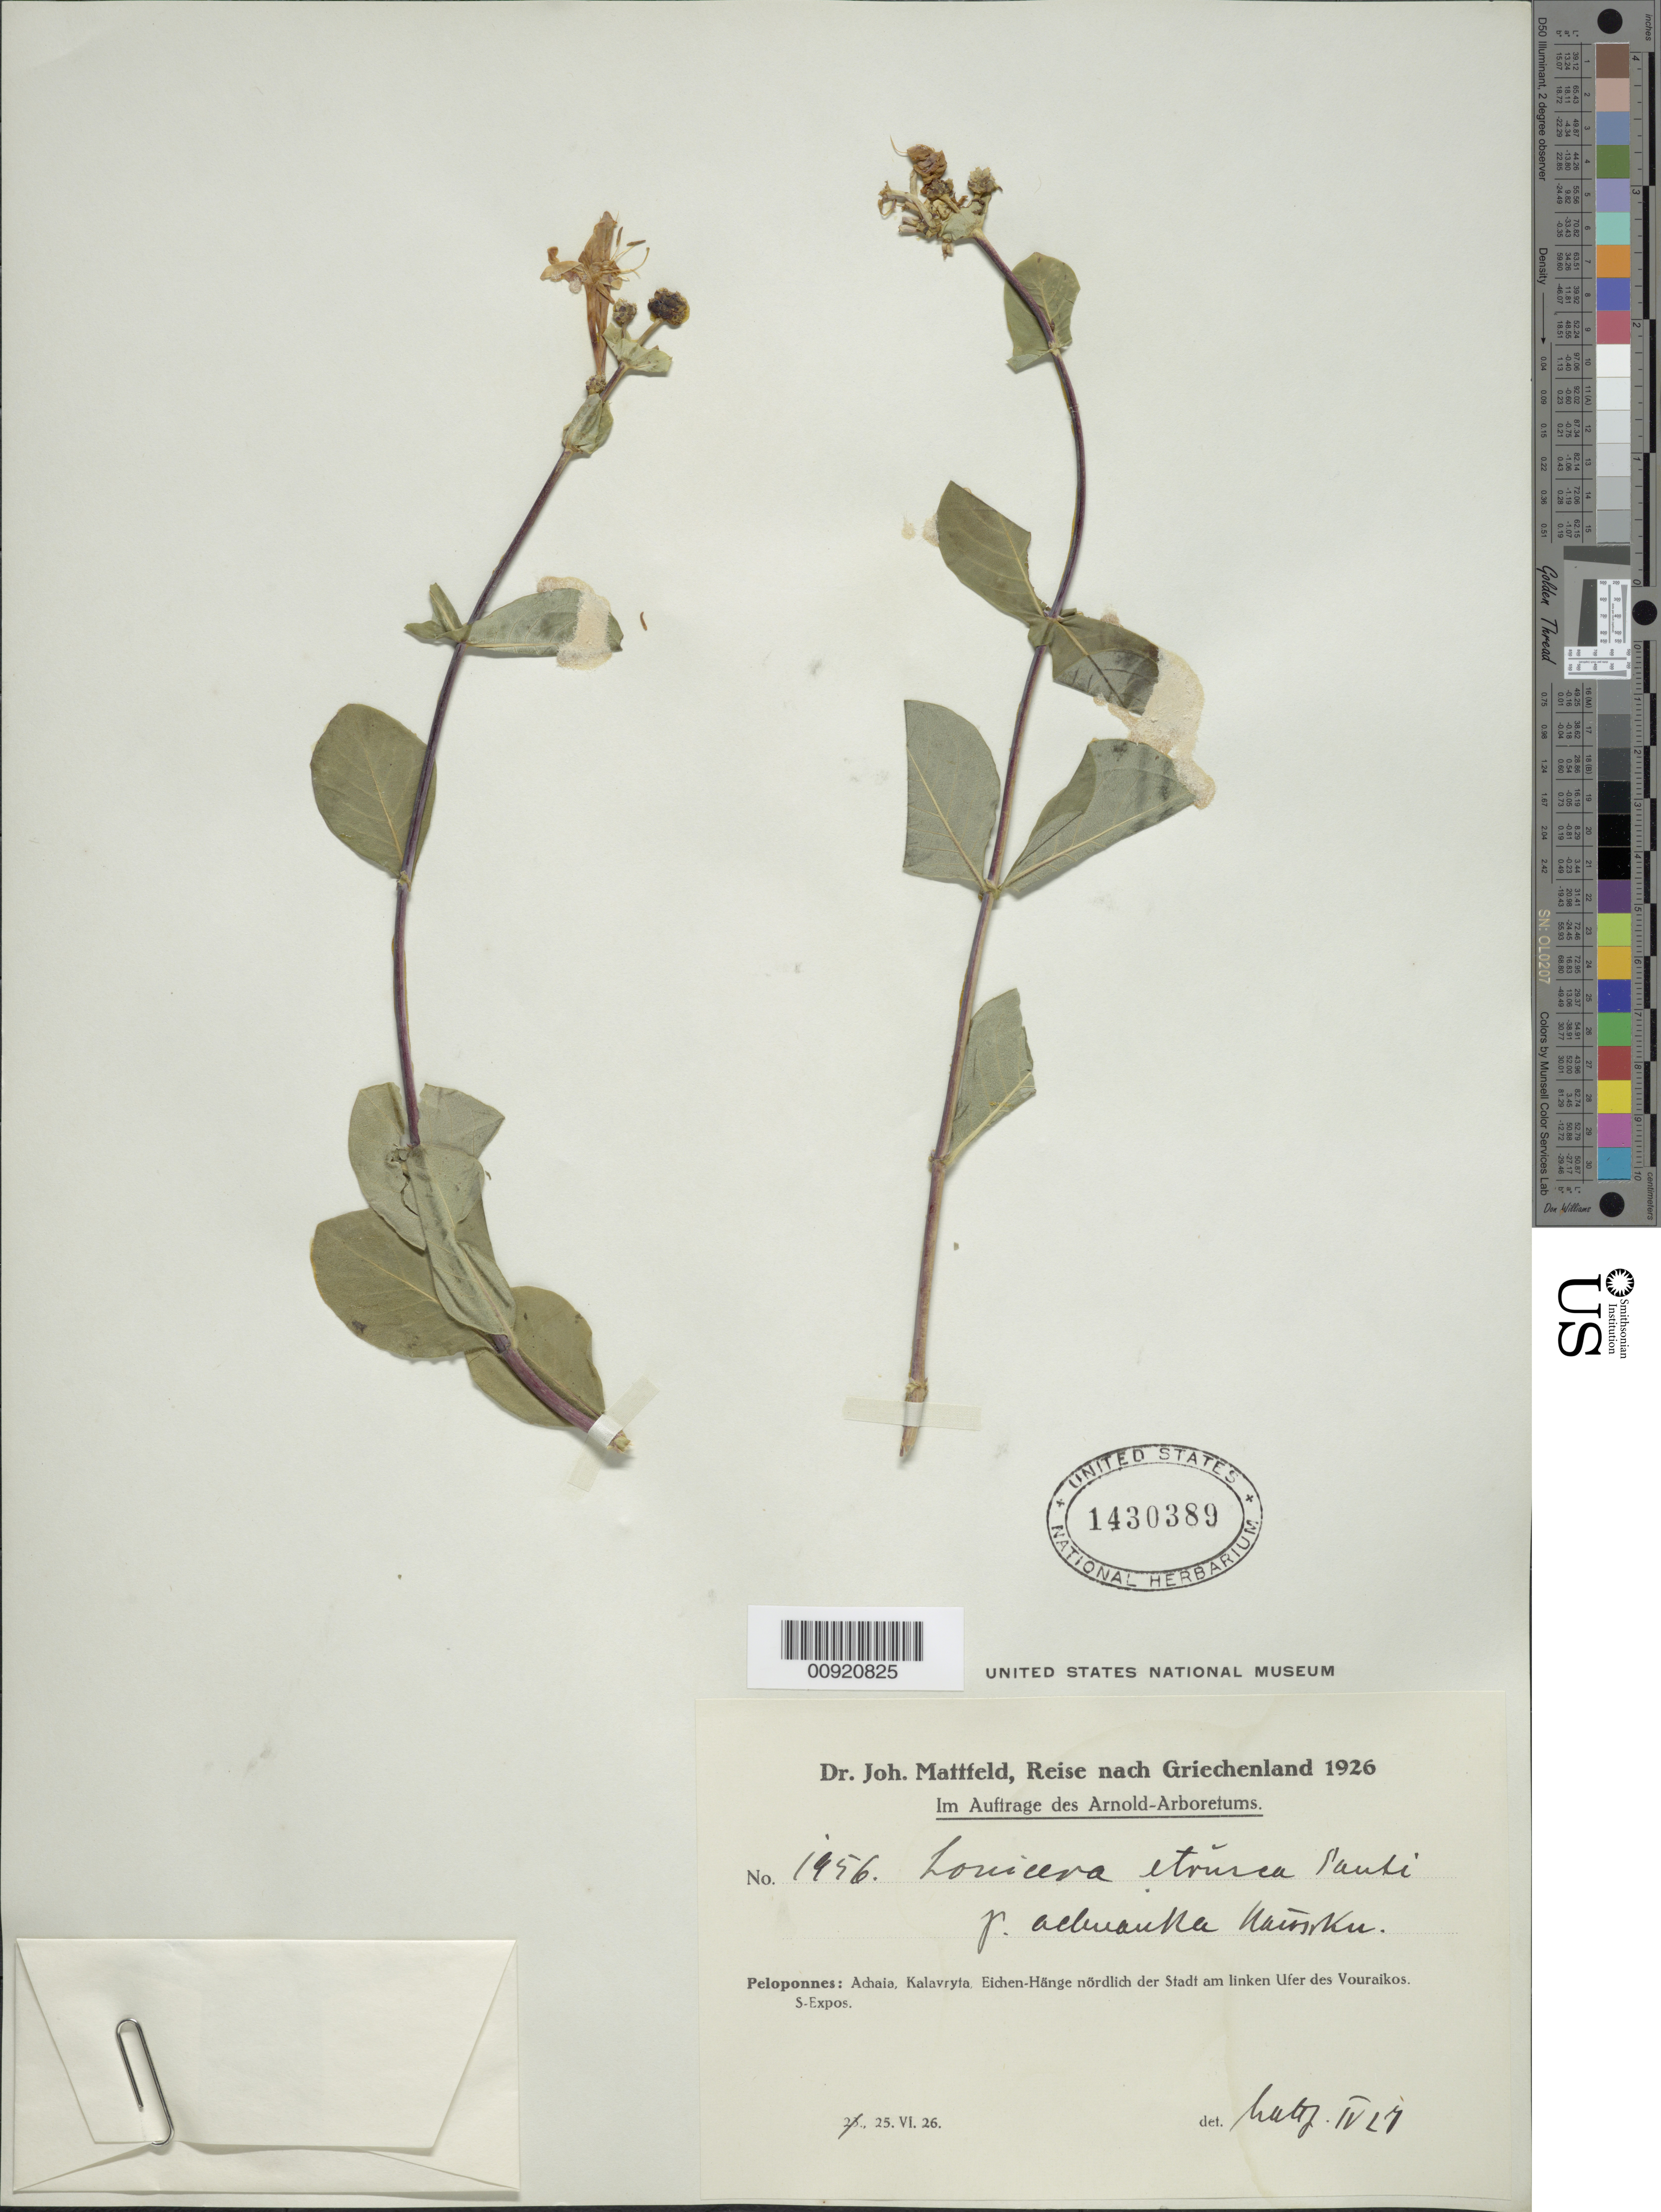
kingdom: Plantae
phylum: Tracheophyta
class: Magnoliopsida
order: Dipsacales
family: Caprifoliaceae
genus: Lonicera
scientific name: Lonicera etrusca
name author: Santi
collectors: J. Mattfeld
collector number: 1956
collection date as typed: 25 Jun 1926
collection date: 1926-06-25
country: Greece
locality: Peloponnes: Achaia, Kalavryia Eichen-Hänge nordlich der Stadt am linken Ufer des Vouraikos. S-Expos.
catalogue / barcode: US 1430389